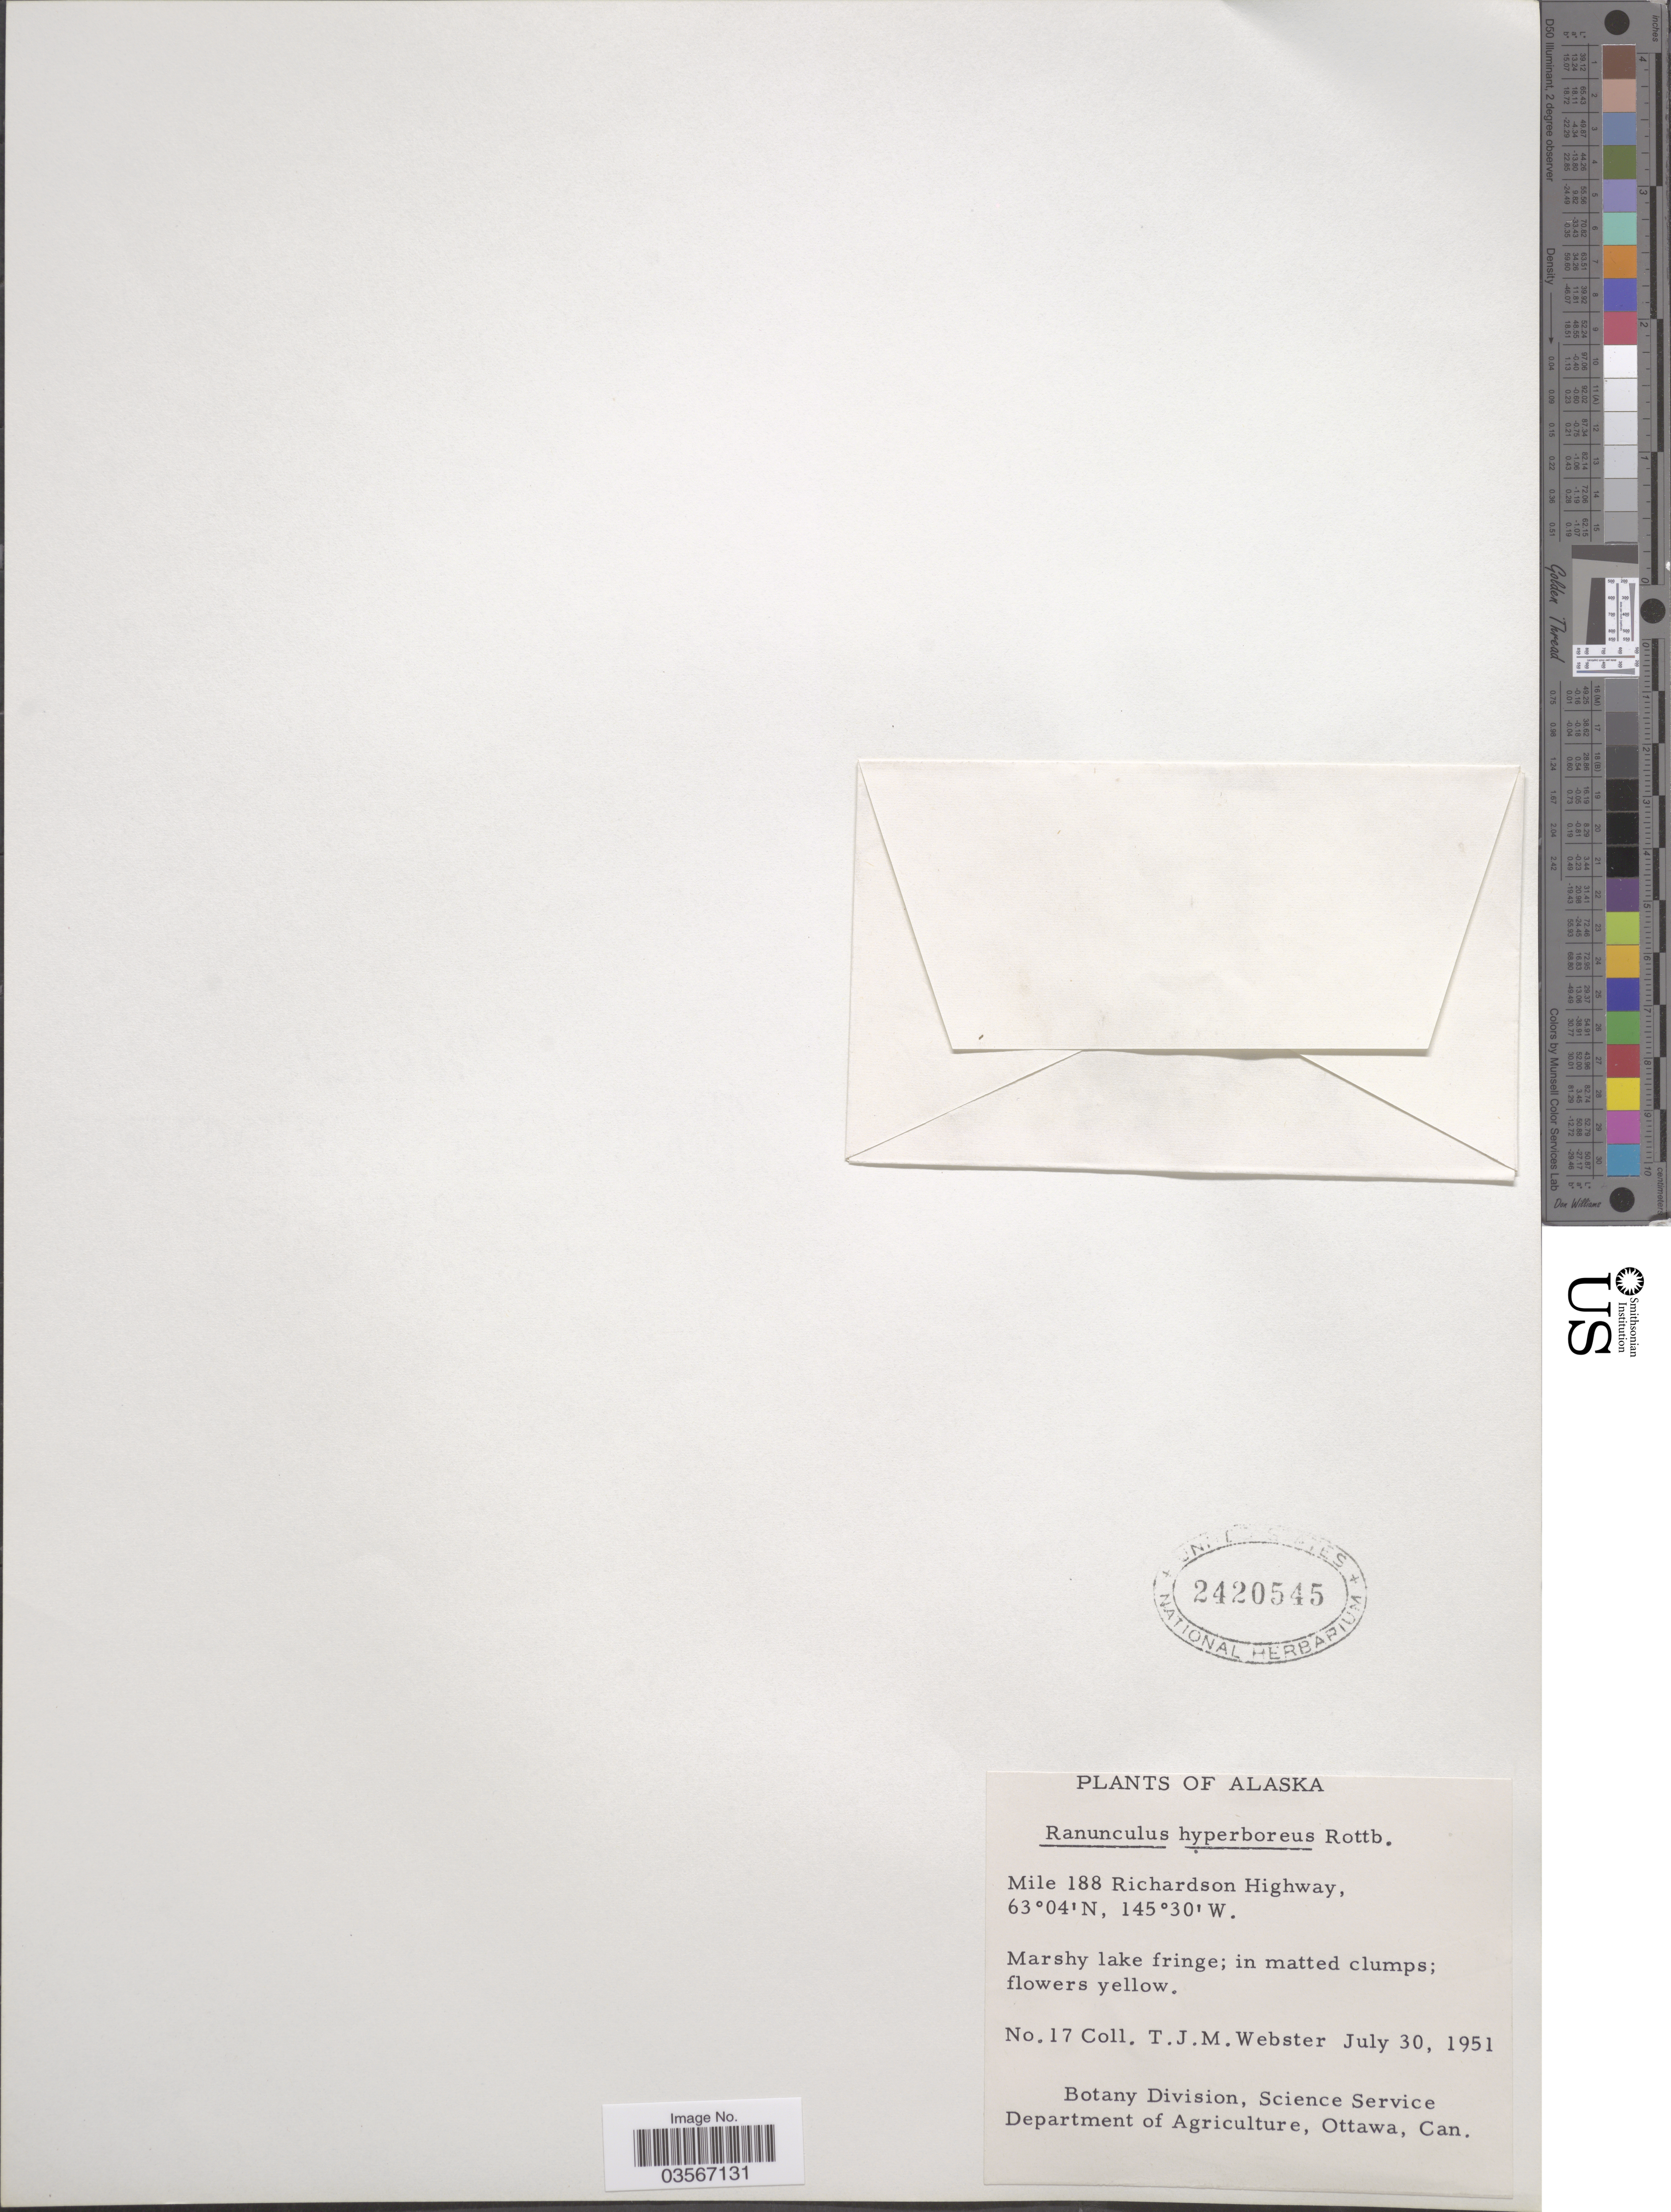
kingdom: Plantae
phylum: Tracheophyta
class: Magnoliopsida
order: Ranunculales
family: Ranunculaceae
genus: Ranunculus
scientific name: Ranunculus hyperboreus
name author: Rottb.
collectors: T. J. Webster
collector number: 17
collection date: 1951-07-30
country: United States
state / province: Alaska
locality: Mile 188 Richardson Highway.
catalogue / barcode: US 2420545